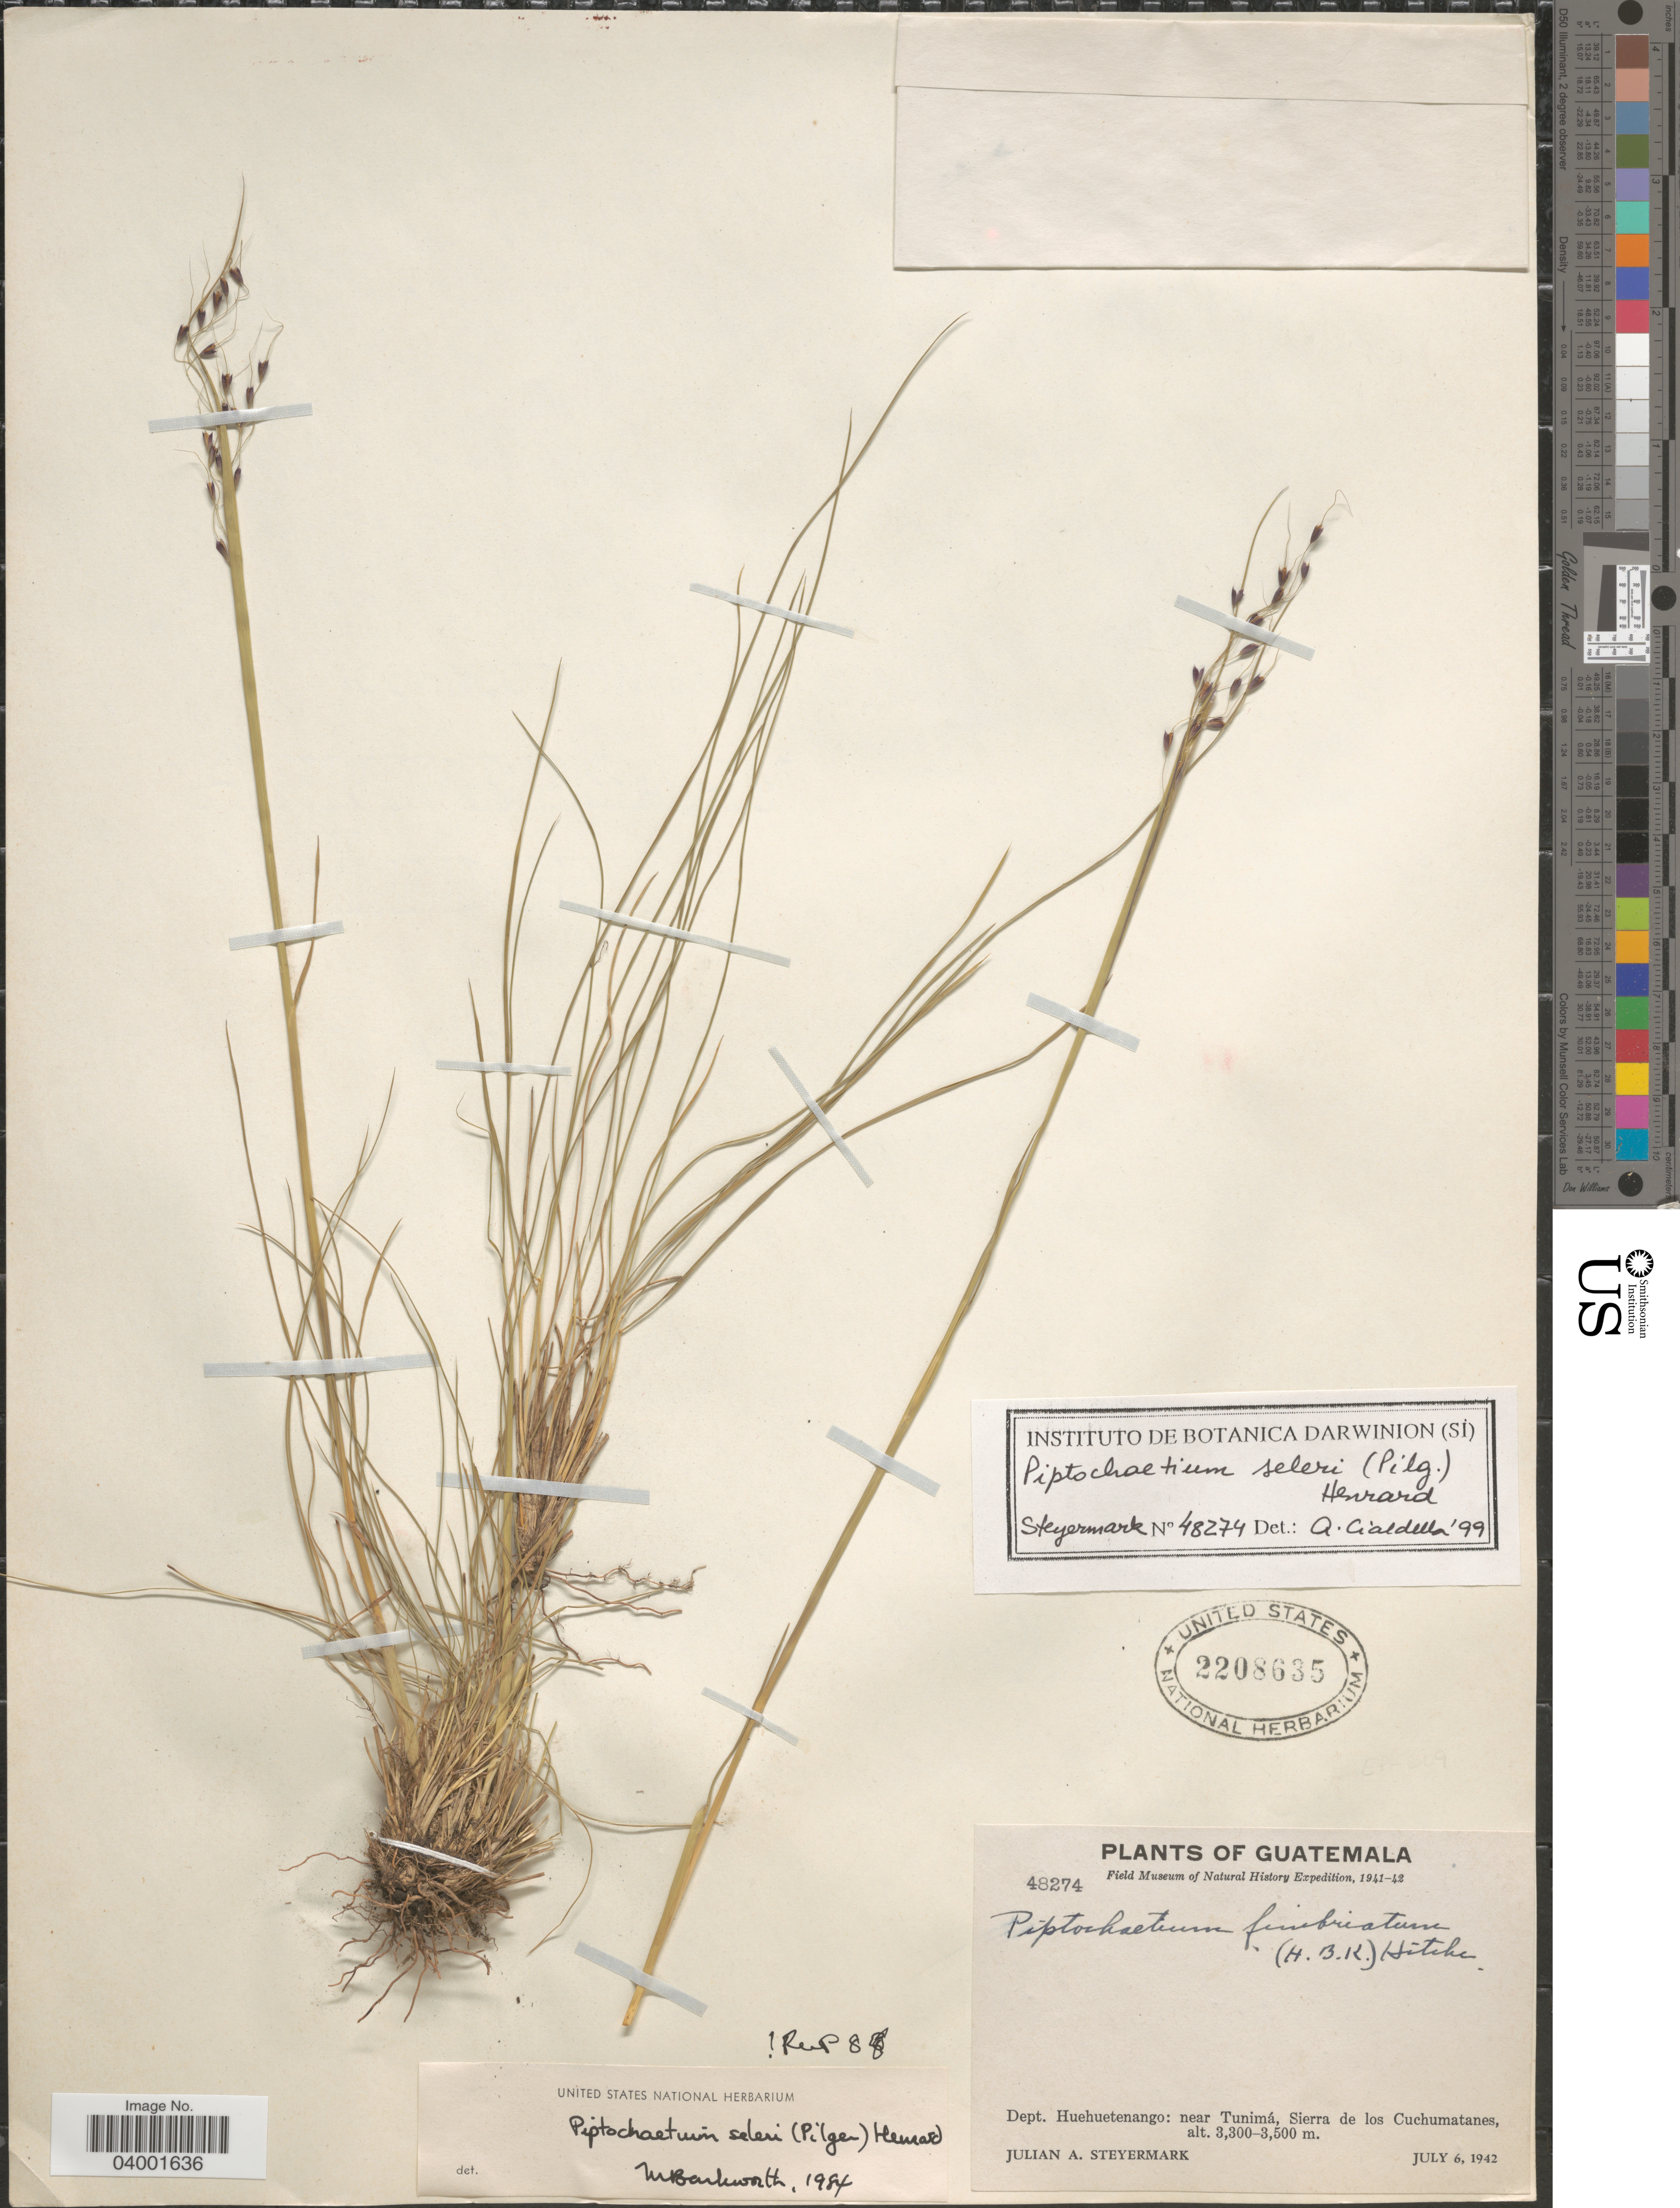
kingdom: Plantae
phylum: Tracheophyta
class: Liliopsida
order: Poales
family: Poaceae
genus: Piptochaetium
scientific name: Piptochaetium seleri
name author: (Pilg.) Henr.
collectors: J. Steyermark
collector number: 48274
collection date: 1942-07-06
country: Guatemala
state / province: Huehuetenango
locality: Dept. Huehuetenango: near Tunimá, Sierra de los Cuchumatanes.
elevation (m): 3300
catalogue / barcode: US 2208635